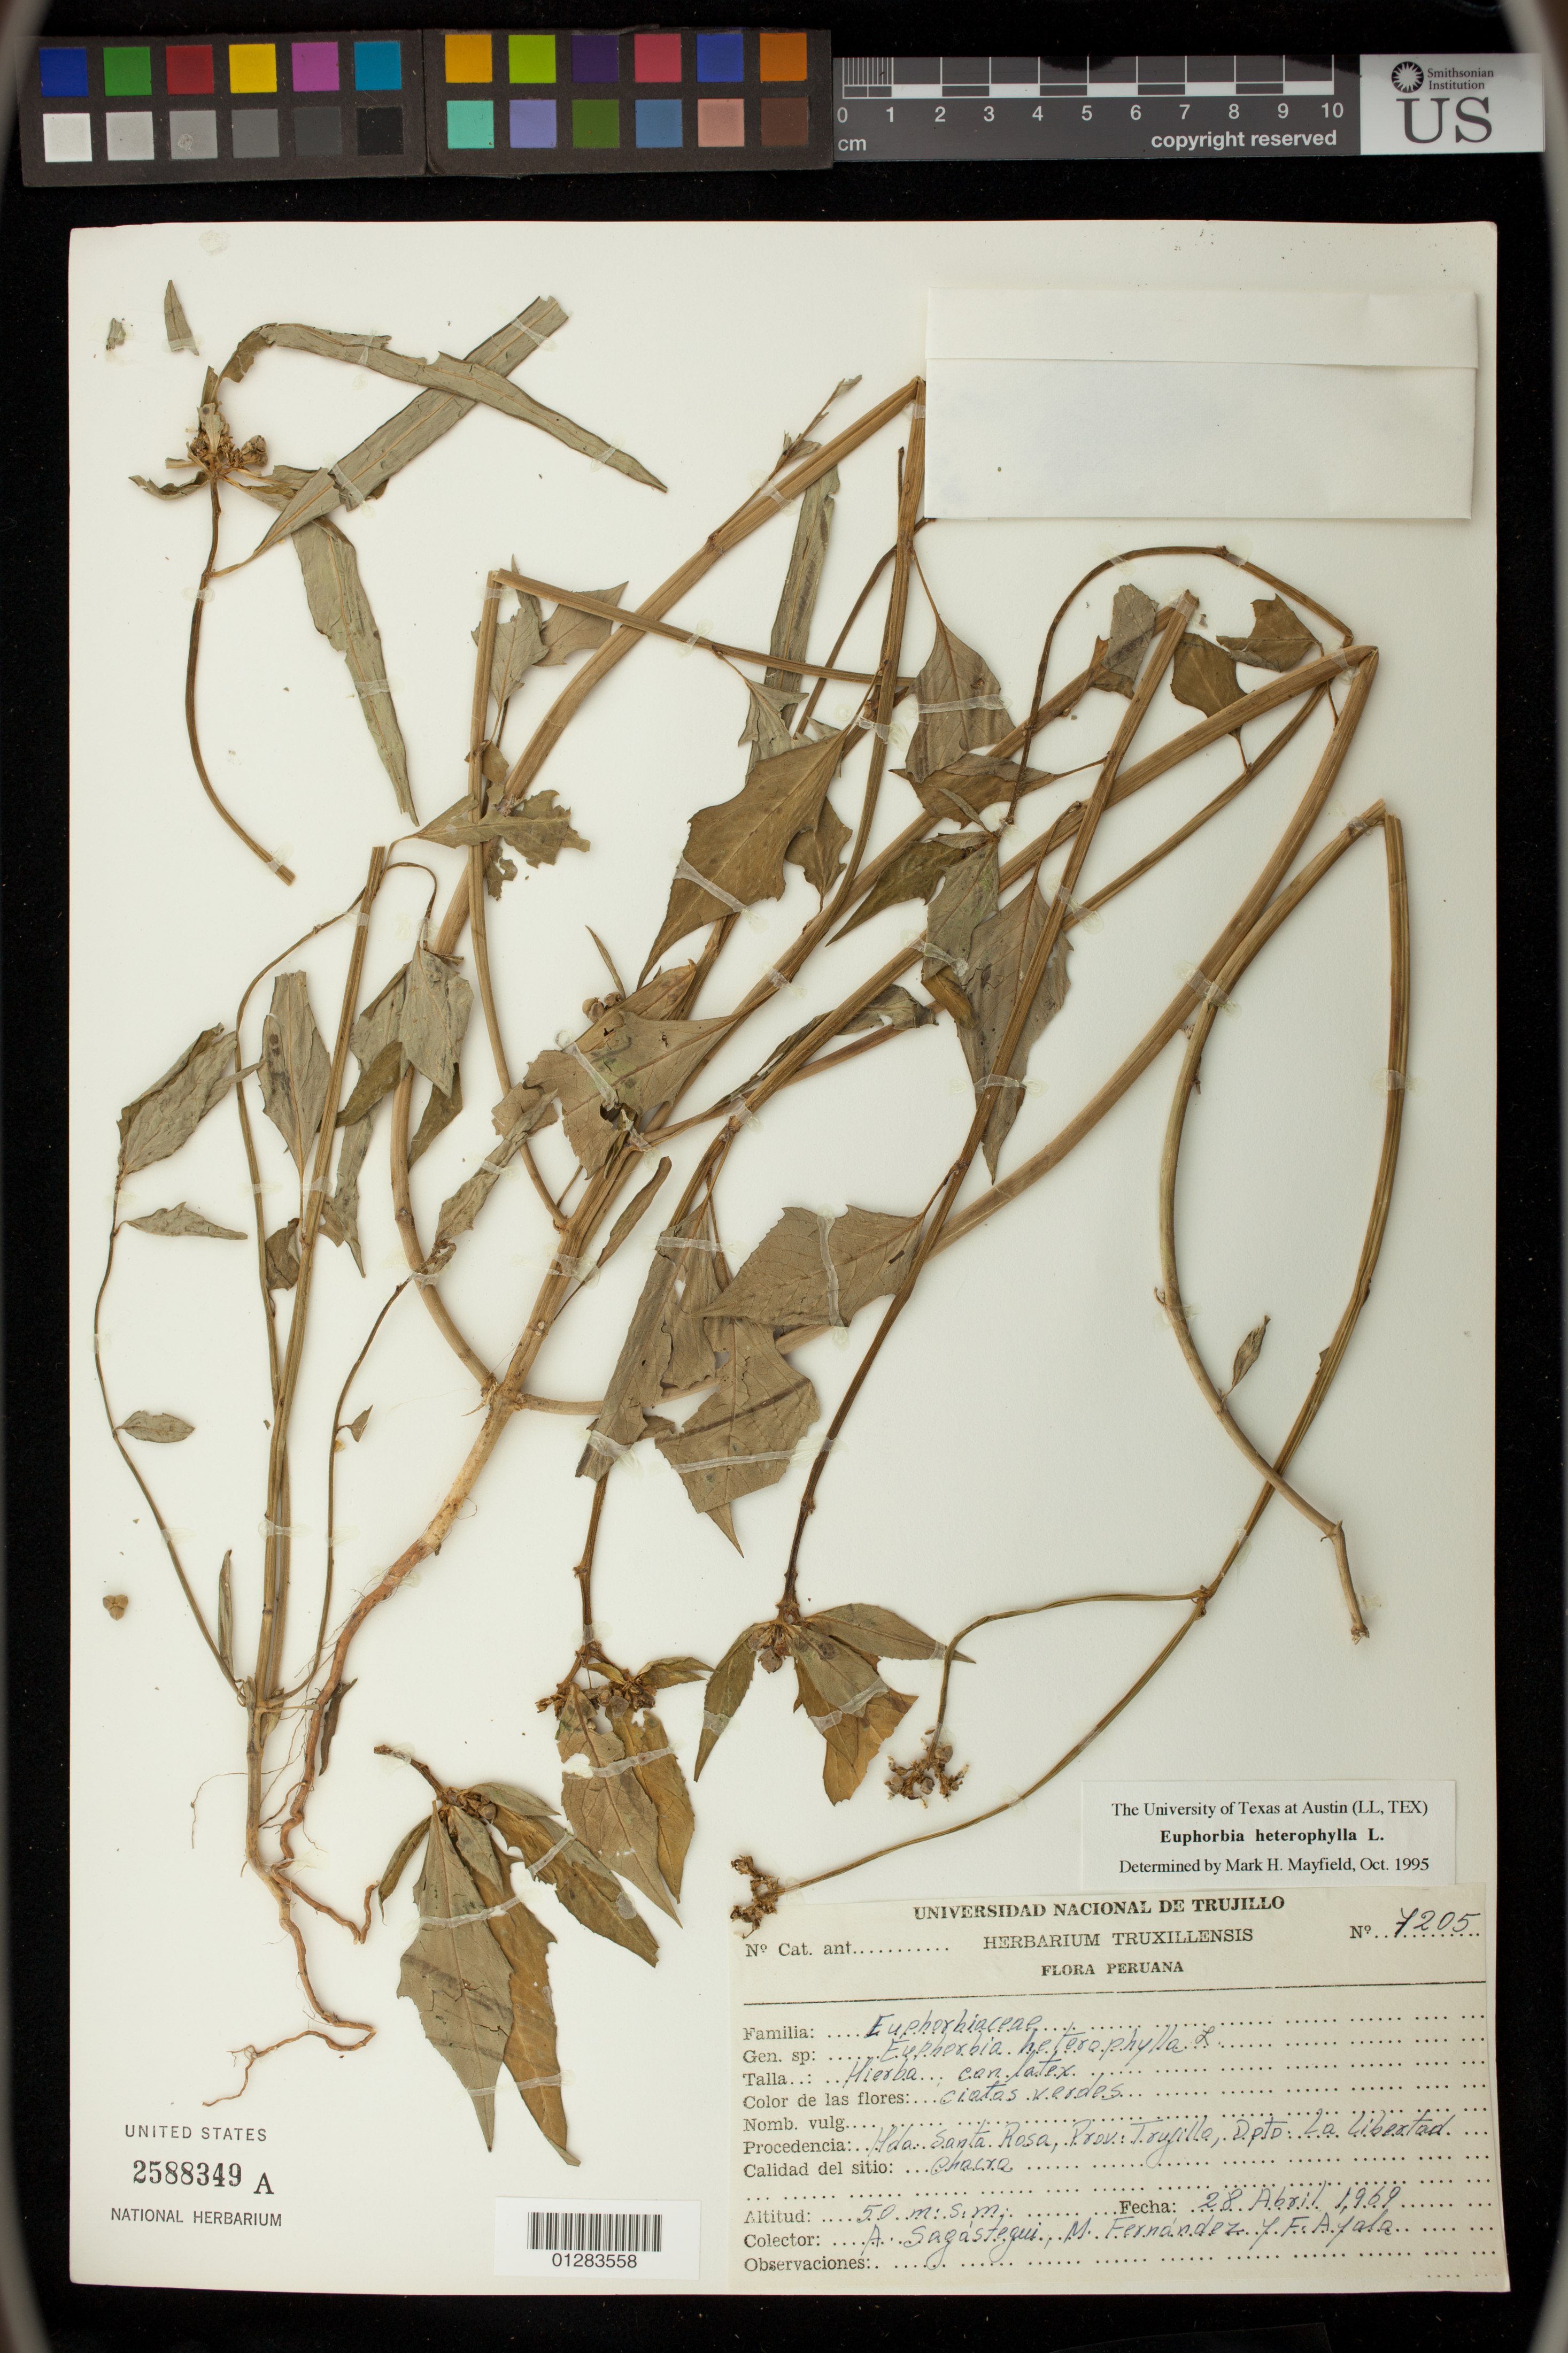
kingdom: Plantae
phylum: Tracheophyta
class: Magnoliopsida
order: Malpighiales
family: Euphorbiaceae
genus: Euphorbia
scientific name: Euphorbia heterophylla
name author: L.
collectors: A. Sagástegui A., M. Fernandez & F. Ayala F.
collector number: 7205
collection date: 1969-04-28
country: Peru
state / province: La Libertad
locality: Santa Rosa, Trujillo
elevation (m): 50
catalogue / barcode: US 2588349A